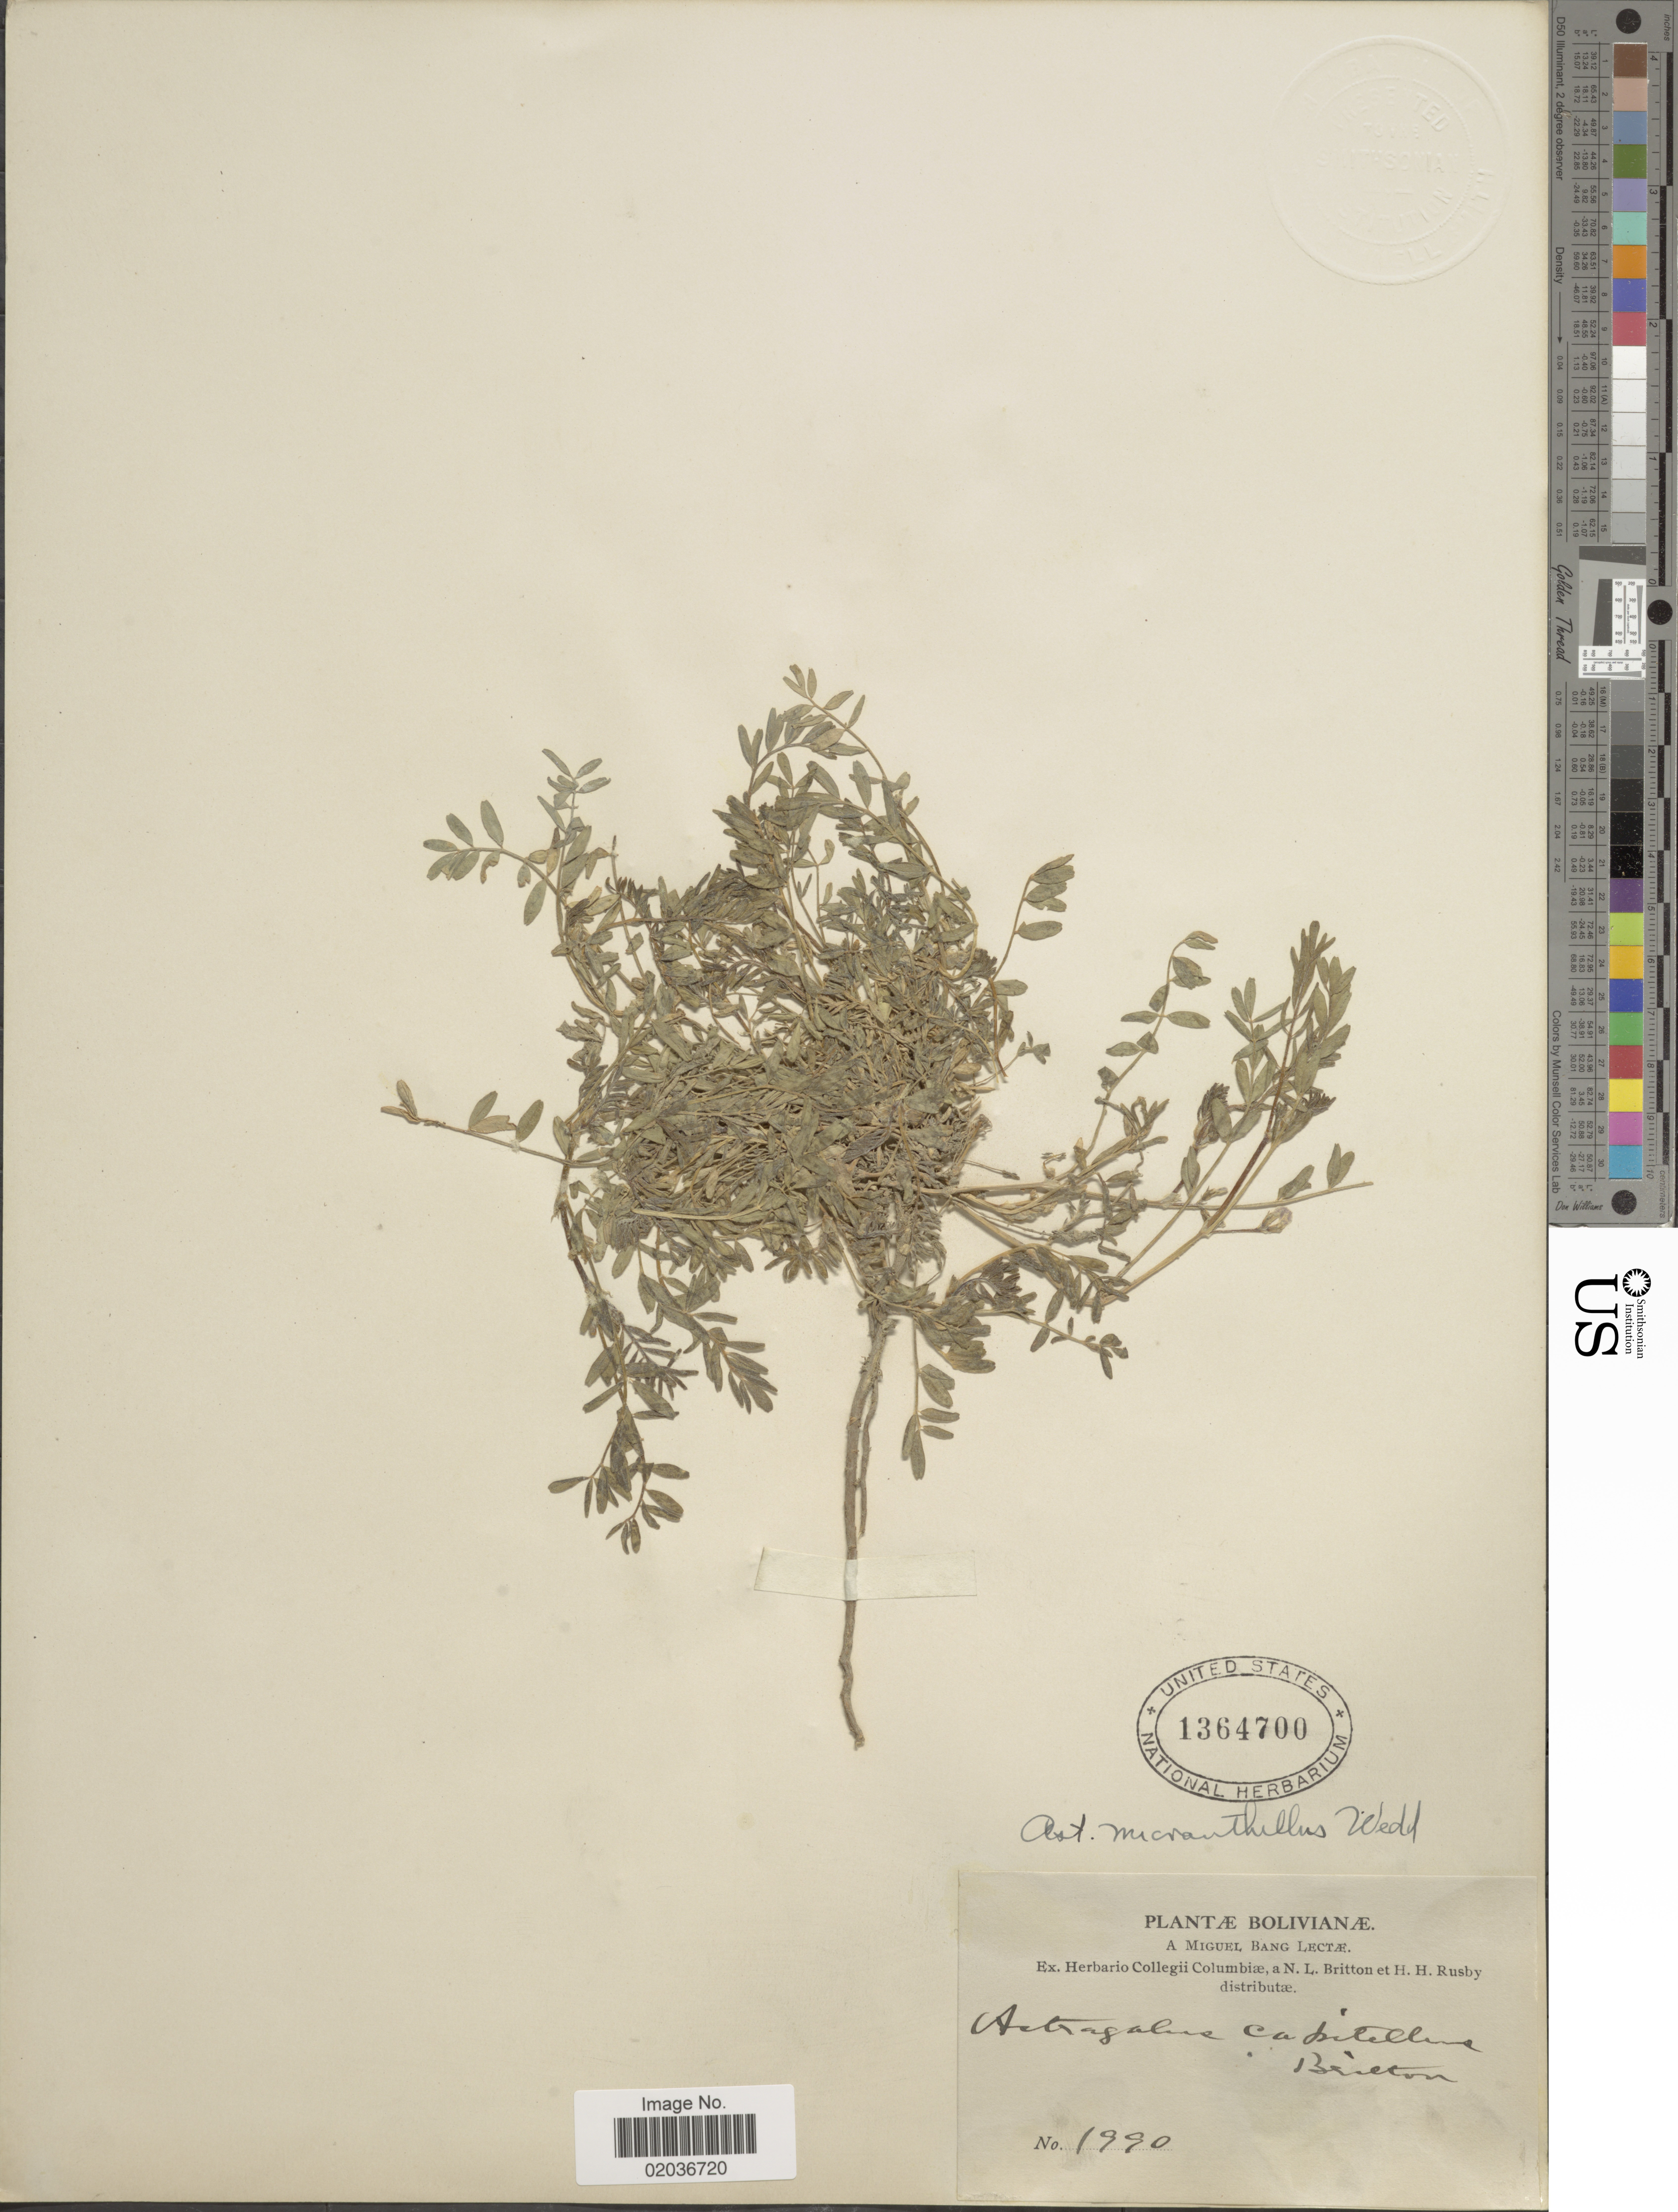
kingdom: Plantae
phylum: Tracheophyta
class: Magnoliopsida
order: Fabales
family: Fabaceae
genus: Astragalus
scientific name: Astragalus micranthellus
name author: Wedd.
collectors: M. Bang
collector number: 1990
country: Bolivia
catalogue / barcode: US 1364700